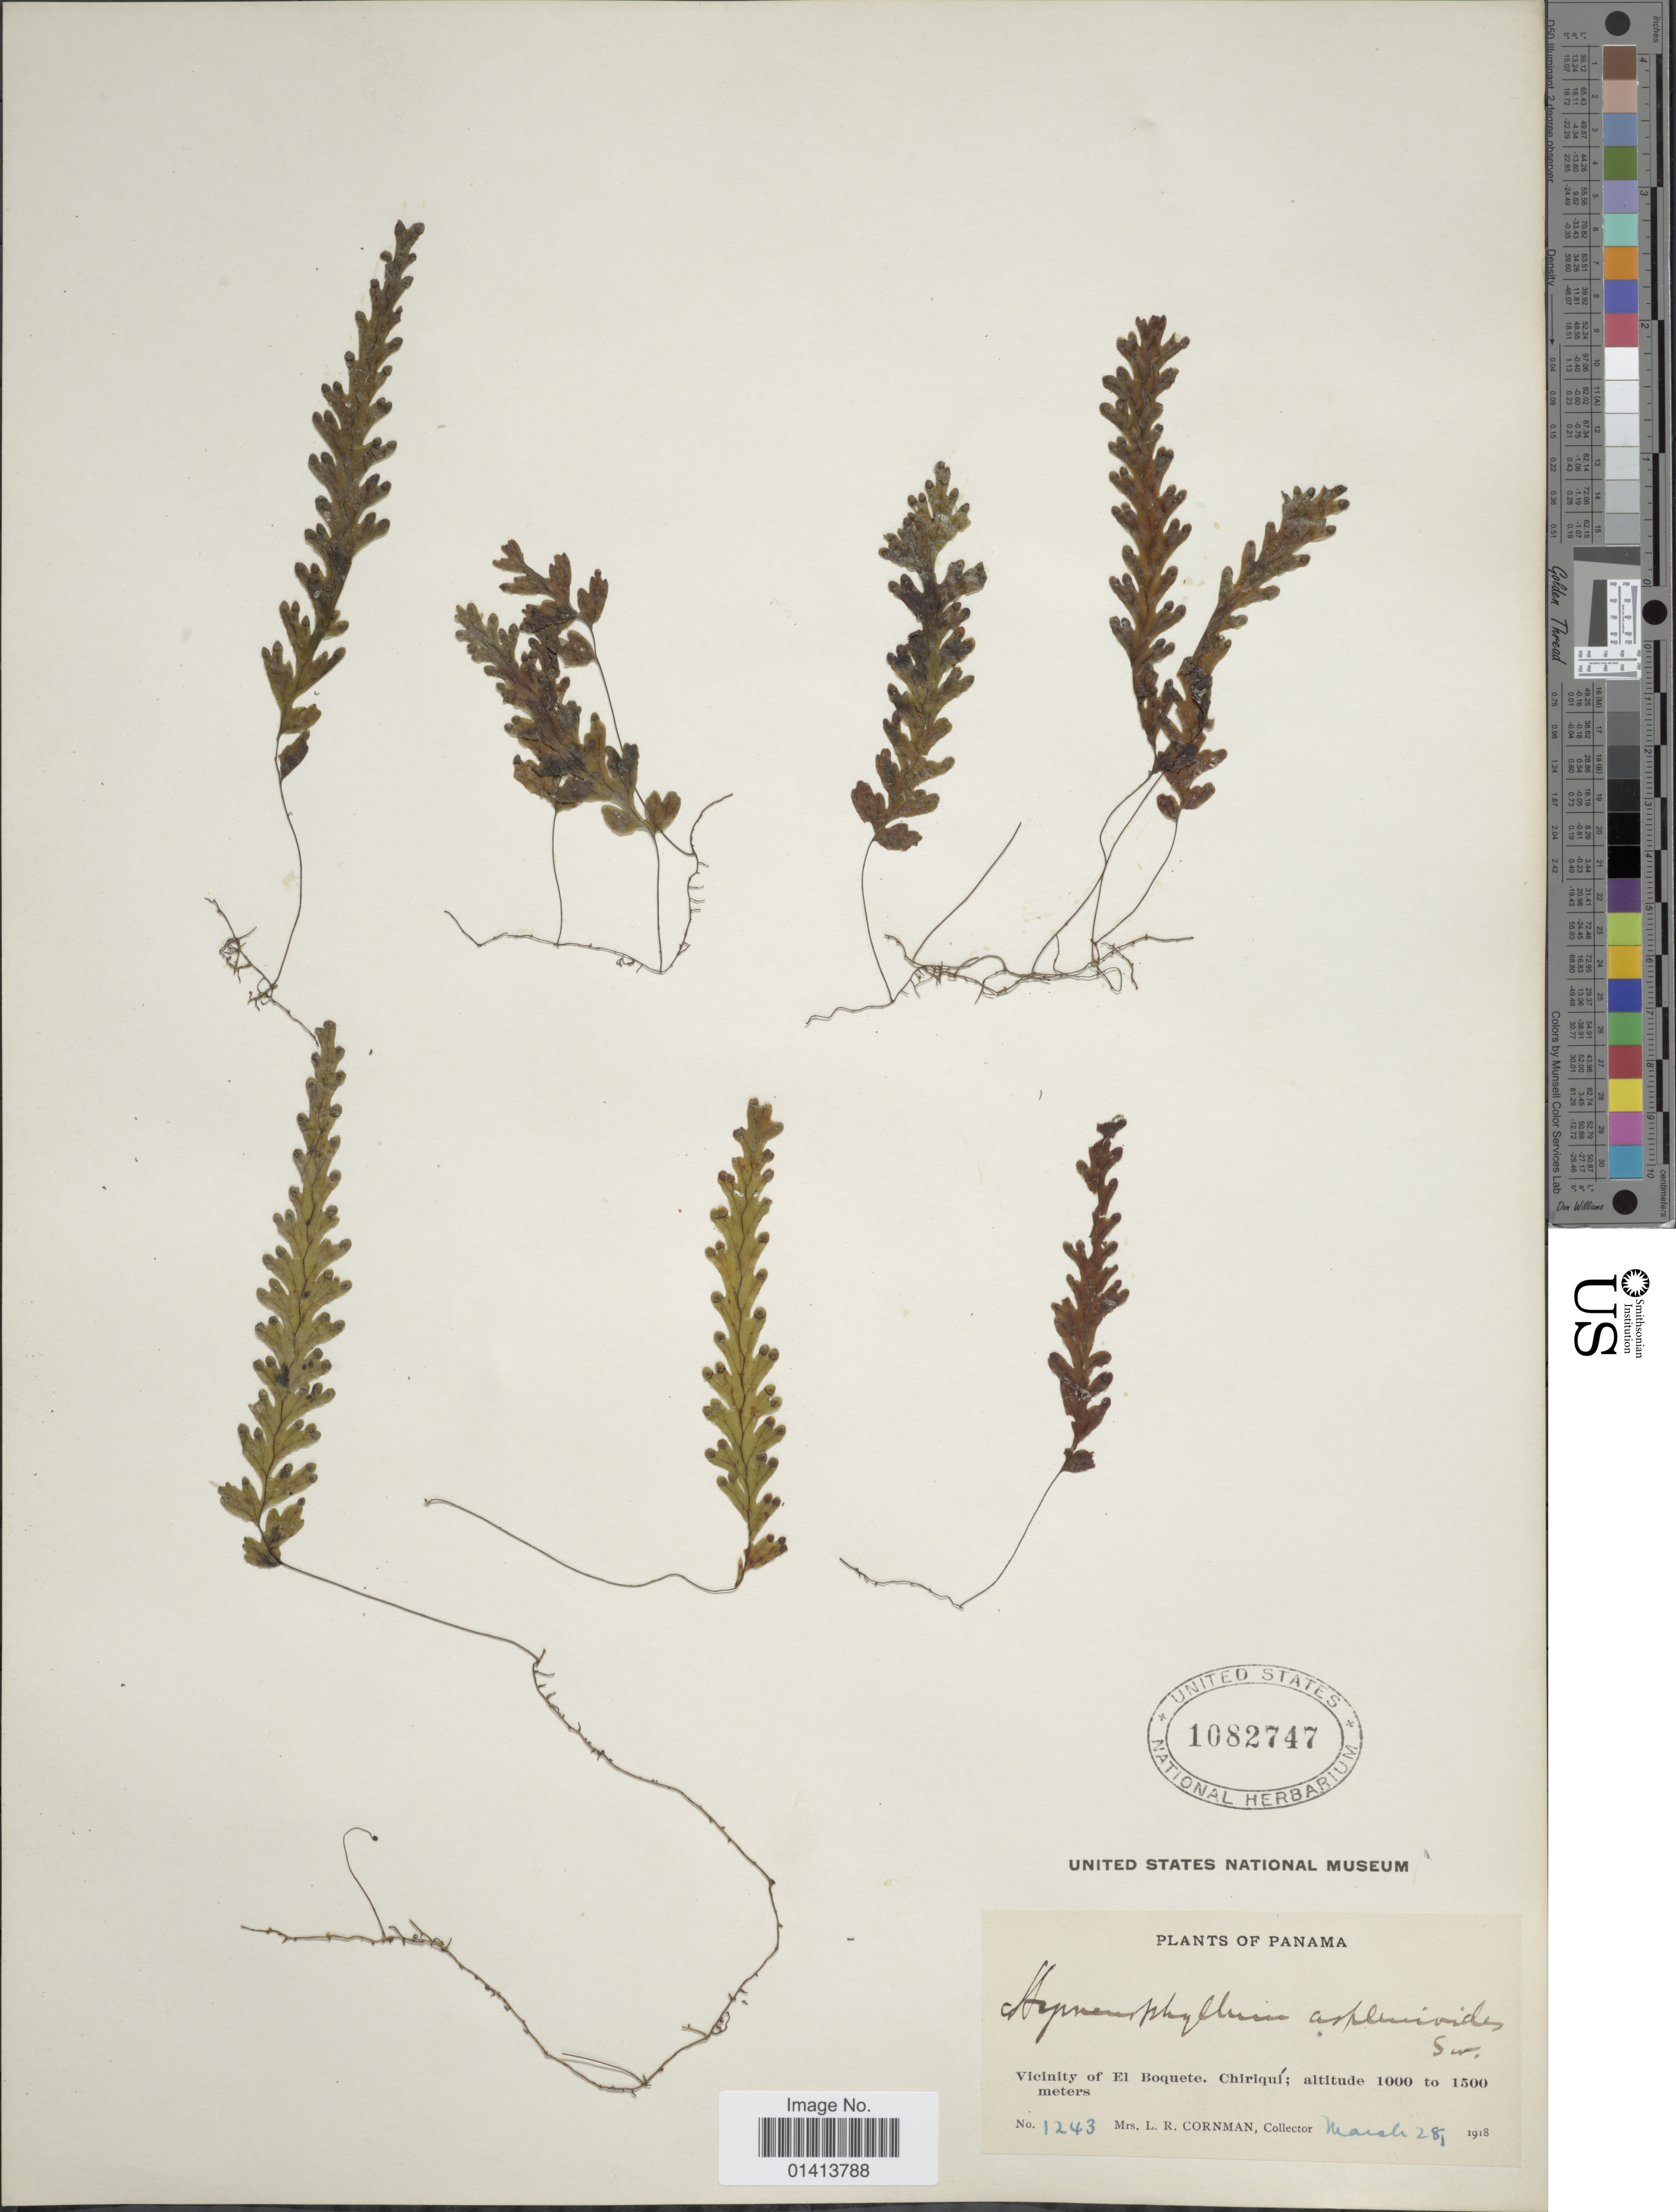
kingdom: Plantae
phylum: Tracheophyta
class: Polypodiopsida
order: Hymenophyllales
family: Hymenophyllaceae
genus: Hymenophyllum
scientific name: Hymenophyllum asplenioides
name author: (Sw.) Sw.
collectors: L. Cornman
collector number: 1243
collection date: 1918-03-28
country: Panama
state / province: Chiriqui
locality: Vicinity of El Boquete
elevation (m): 1000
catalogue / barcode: US 1082747